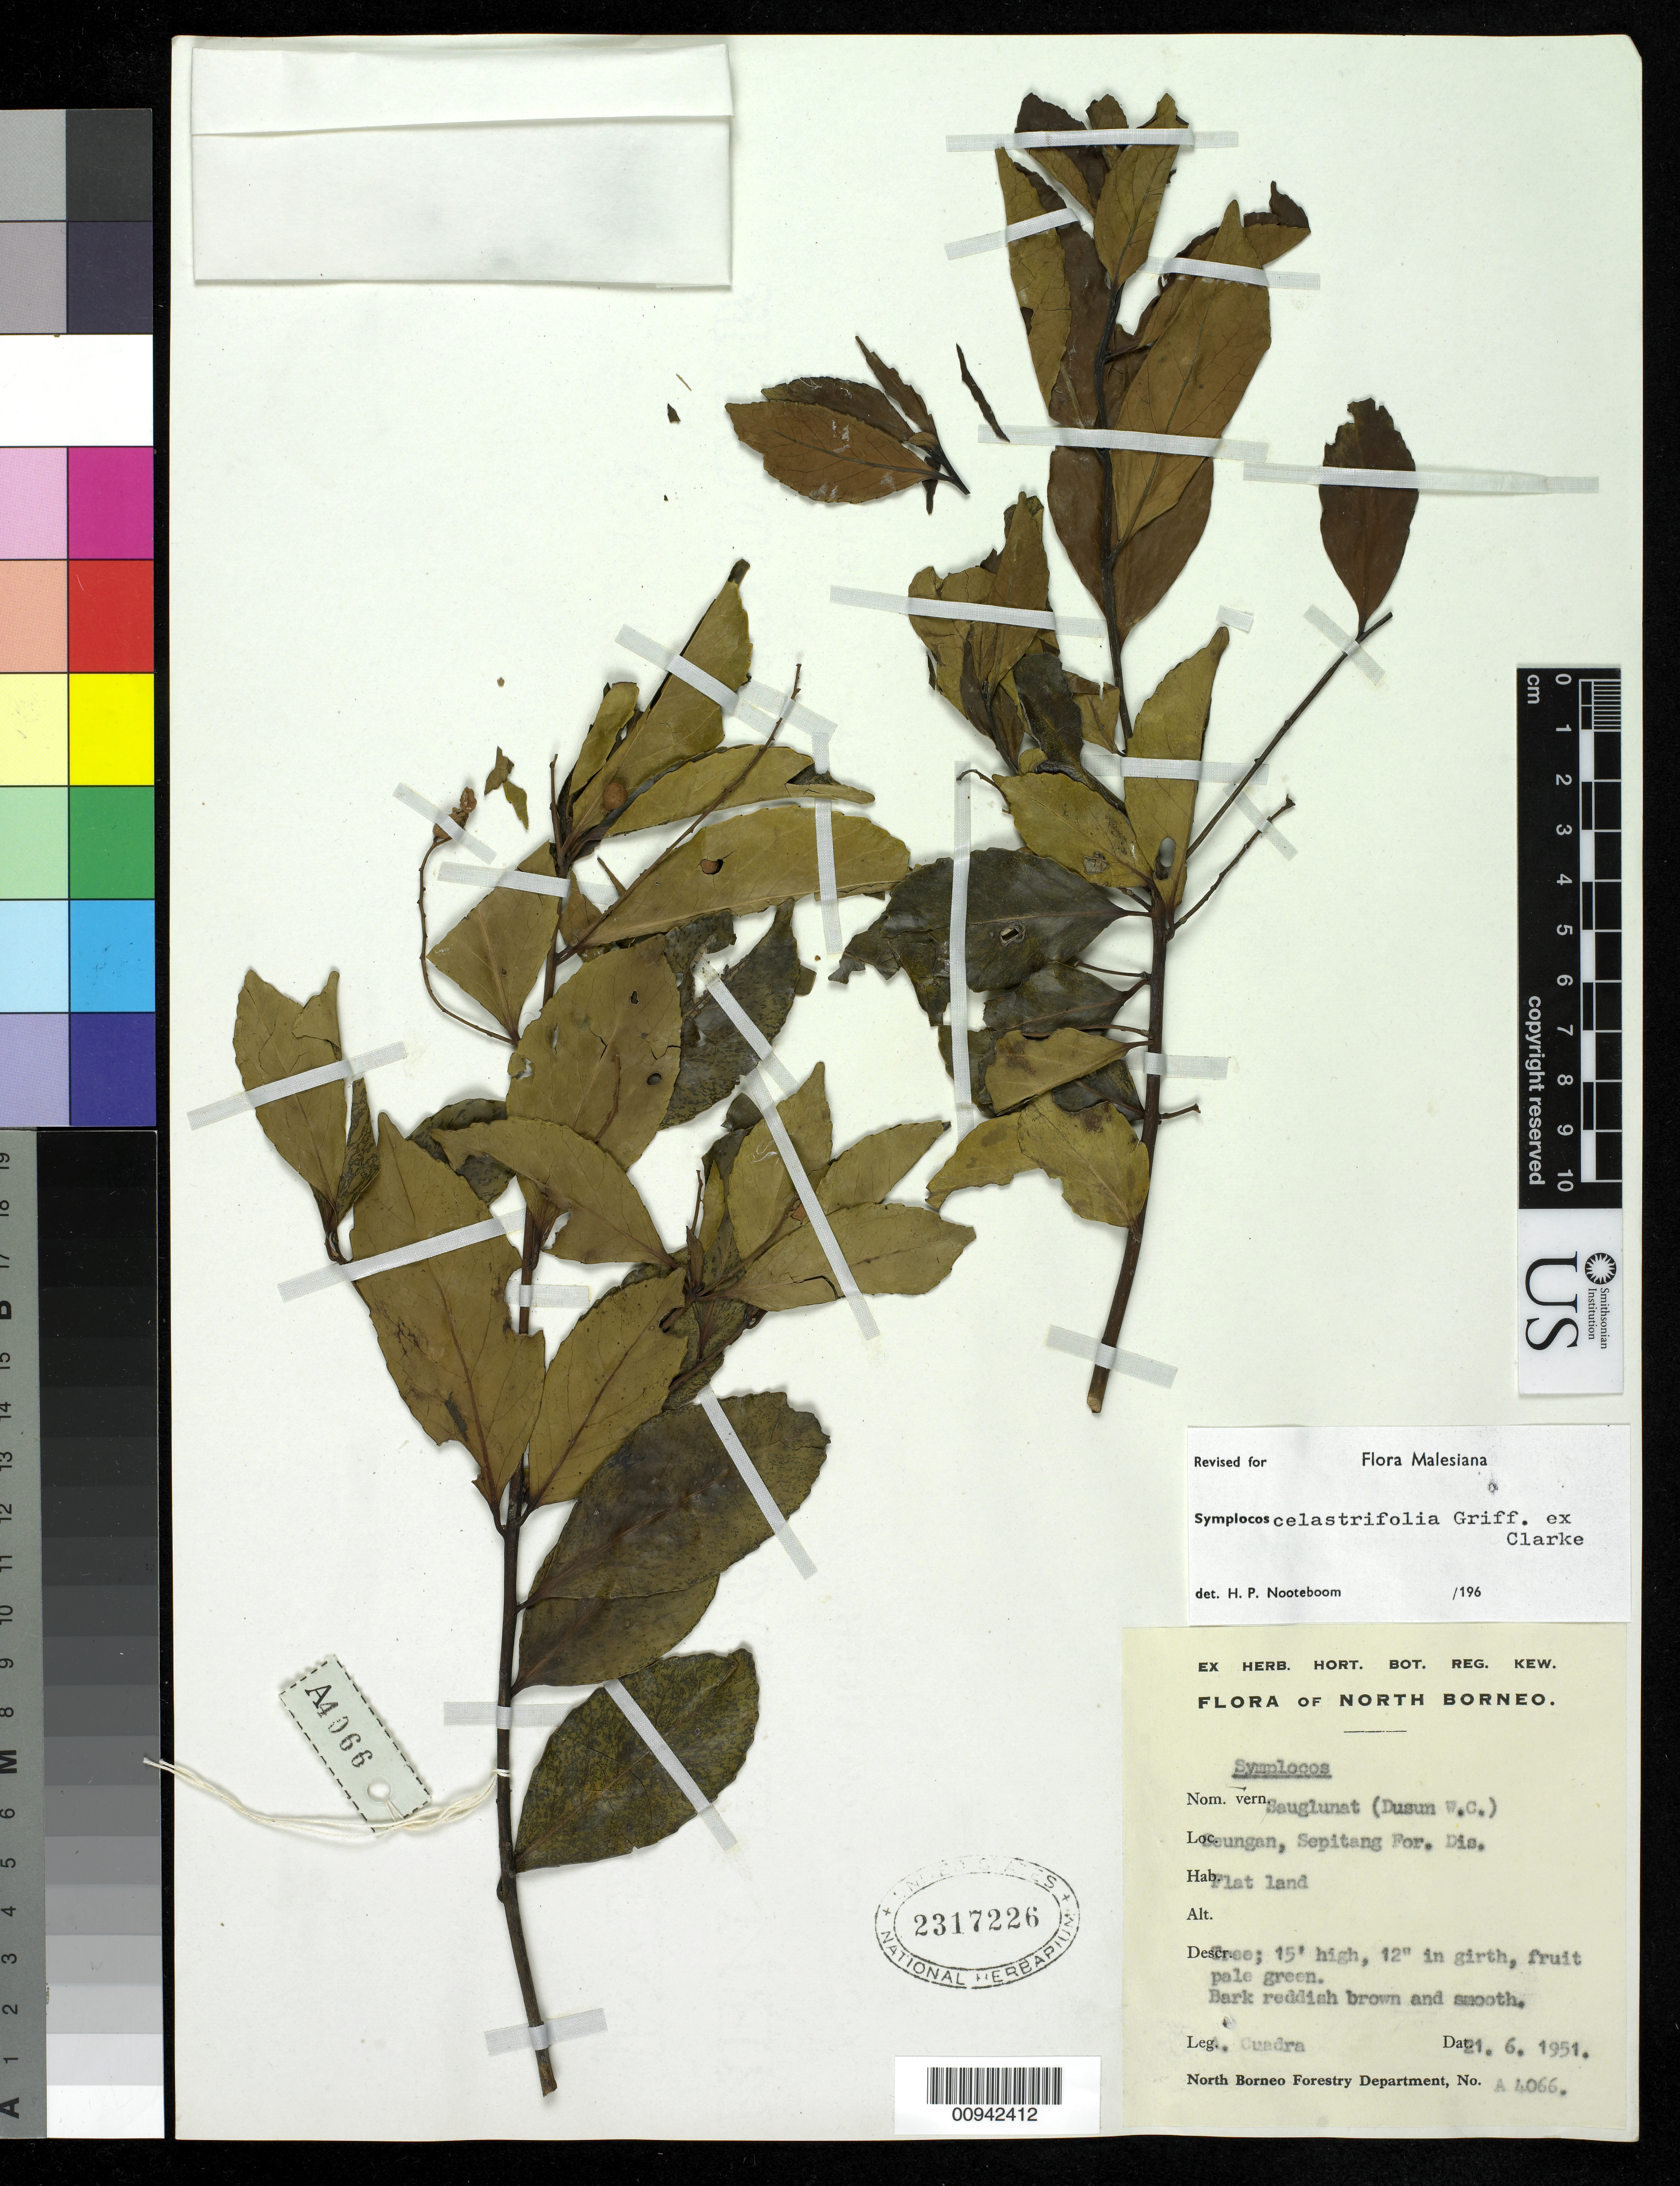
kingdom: Plantae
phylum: Tracheophyta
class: Magnoliopsida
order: Ericales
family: Symplocaceae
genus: Symplocos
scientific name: Symplocos celastrifolia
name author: Griff. ex C.B. Clarke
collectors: A. Cuadra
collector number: A 4066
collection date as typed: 21 Jun 1951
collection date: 1951-06-21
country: Malaysia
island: Borneo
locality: Soungan, Sepitang For. Dis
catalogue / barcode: US 2317226